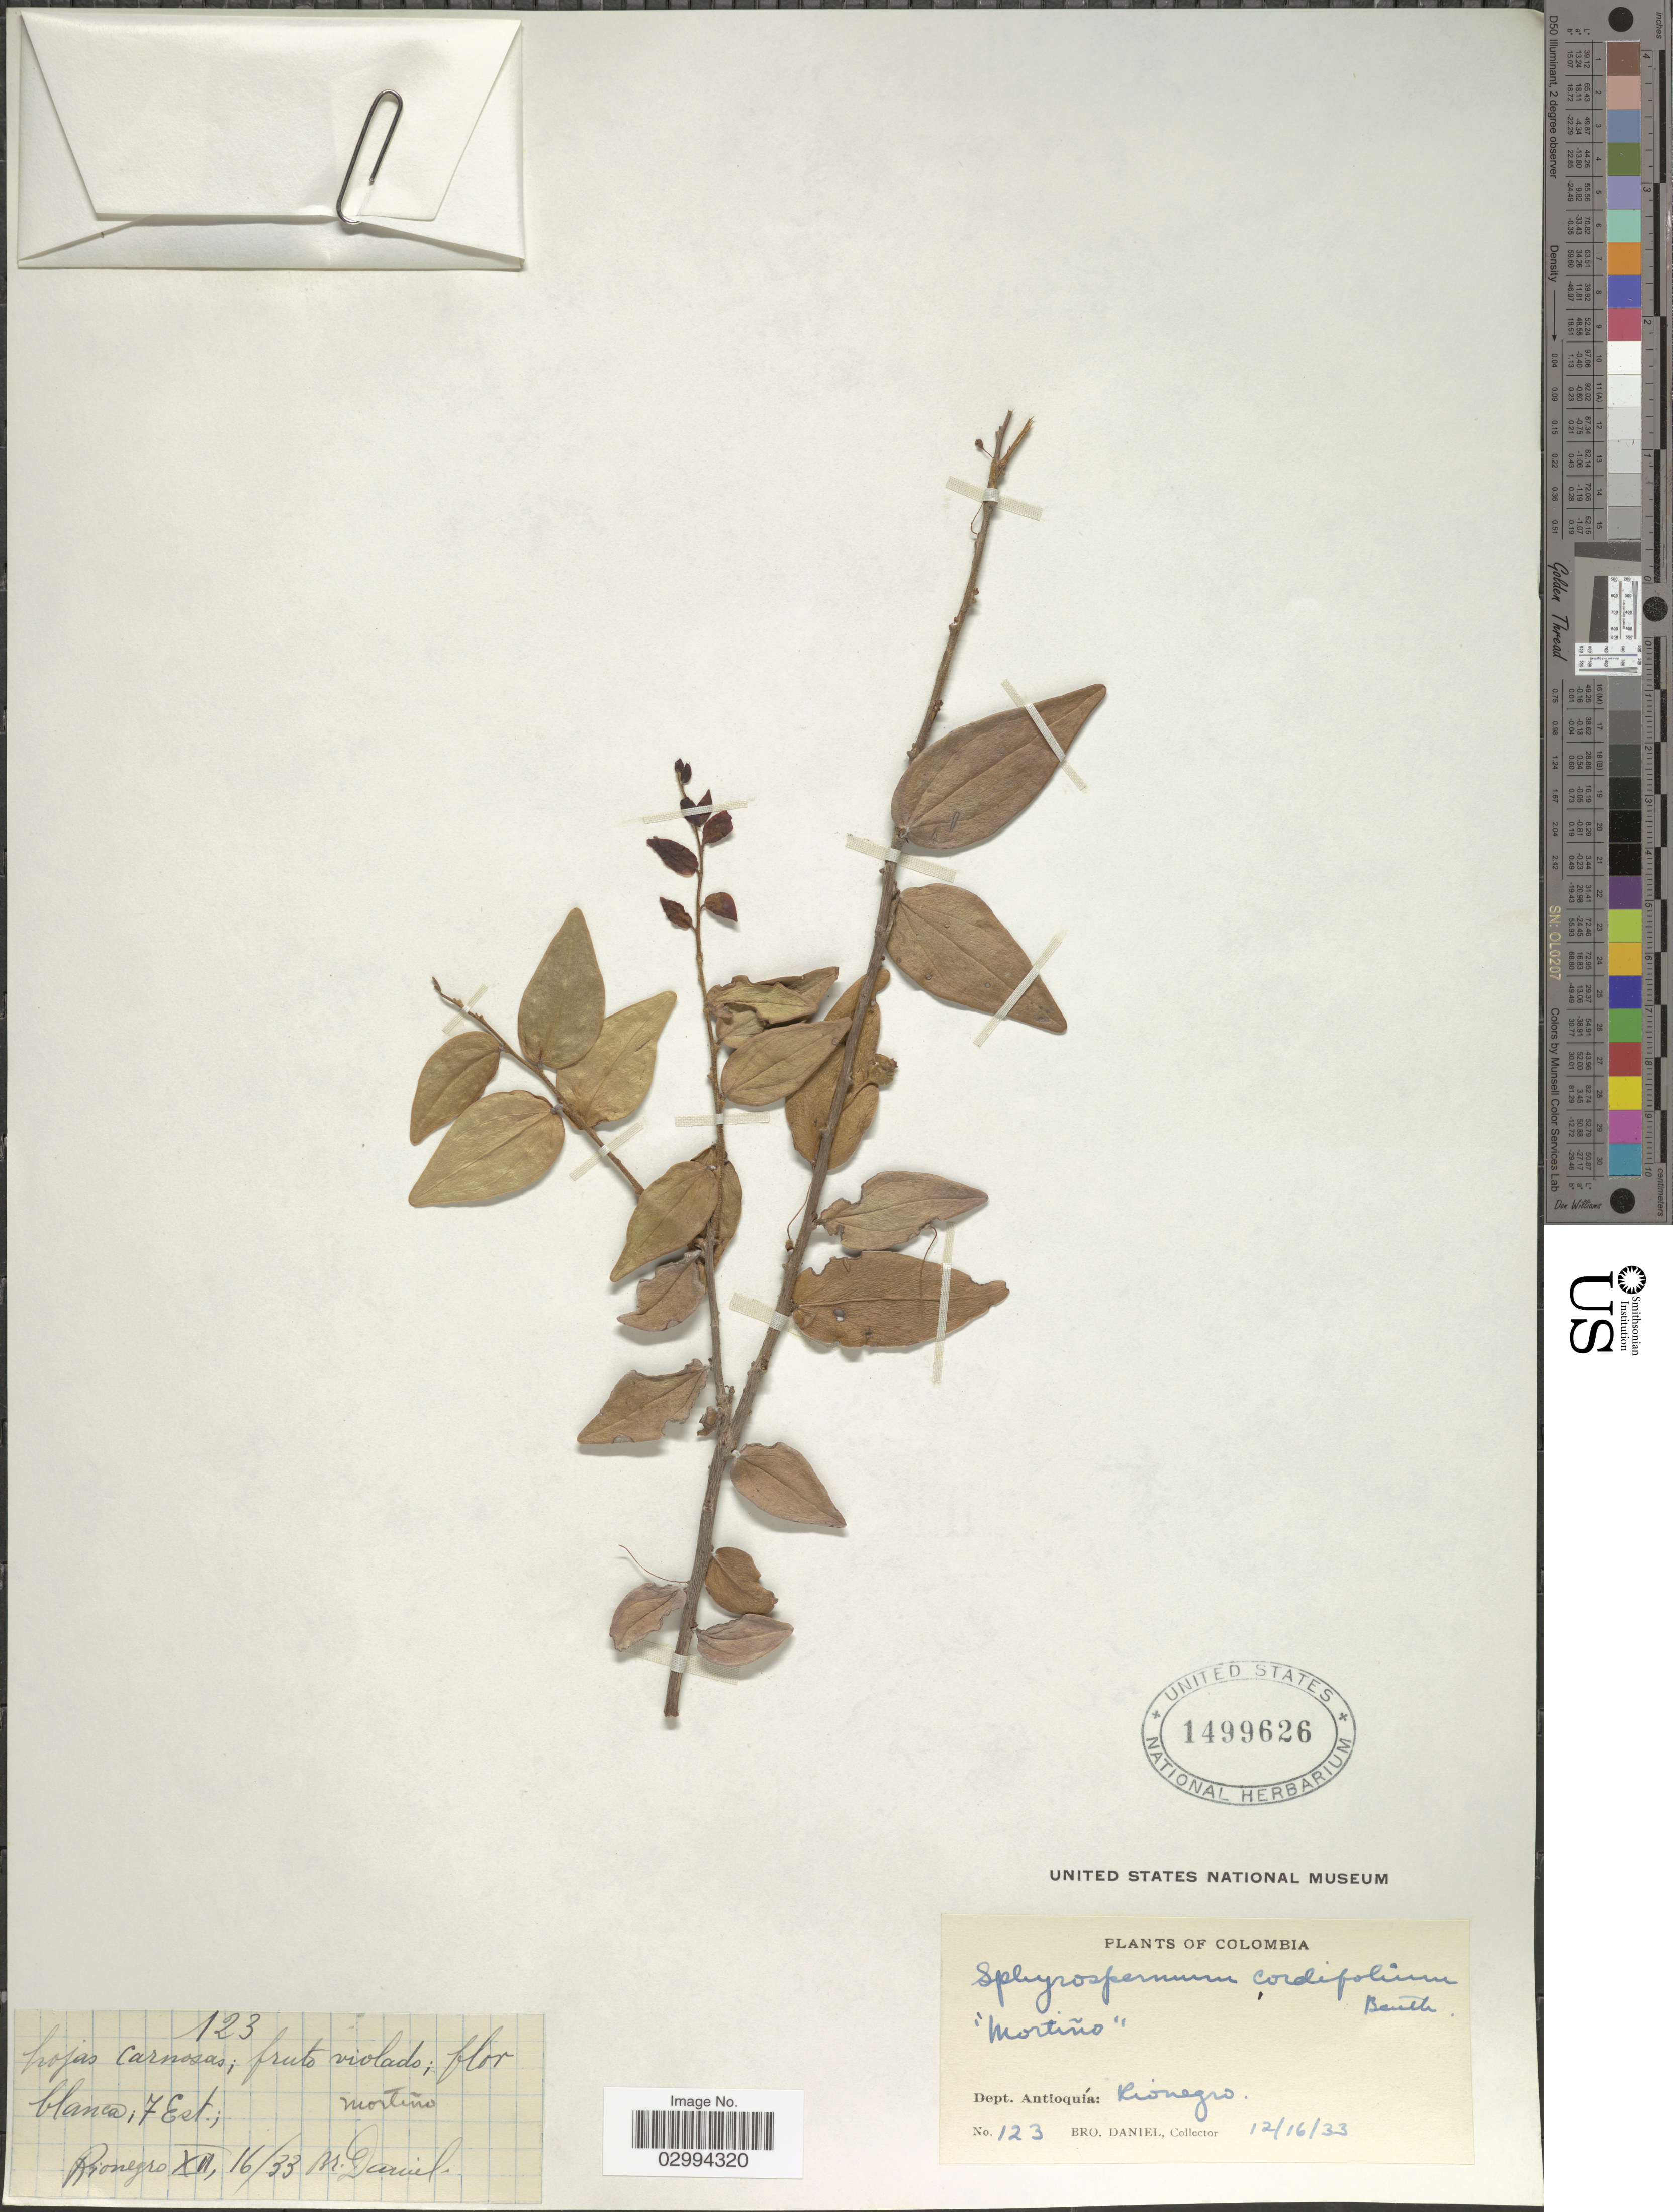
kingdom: Plantae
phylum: Tracheophyta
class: Magnoliopsida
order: Ericales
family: Ericaceae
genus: Sphyrospermum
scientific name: Sphyrospermum cordifolium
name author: Benth.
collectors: Bro. Daniel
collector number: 123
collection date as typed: Transcribed d/m/y: 16/12/33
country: Colombia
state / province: Antioquia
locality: Dept. Antioquia: Rionegro.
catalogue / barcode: US 1499626